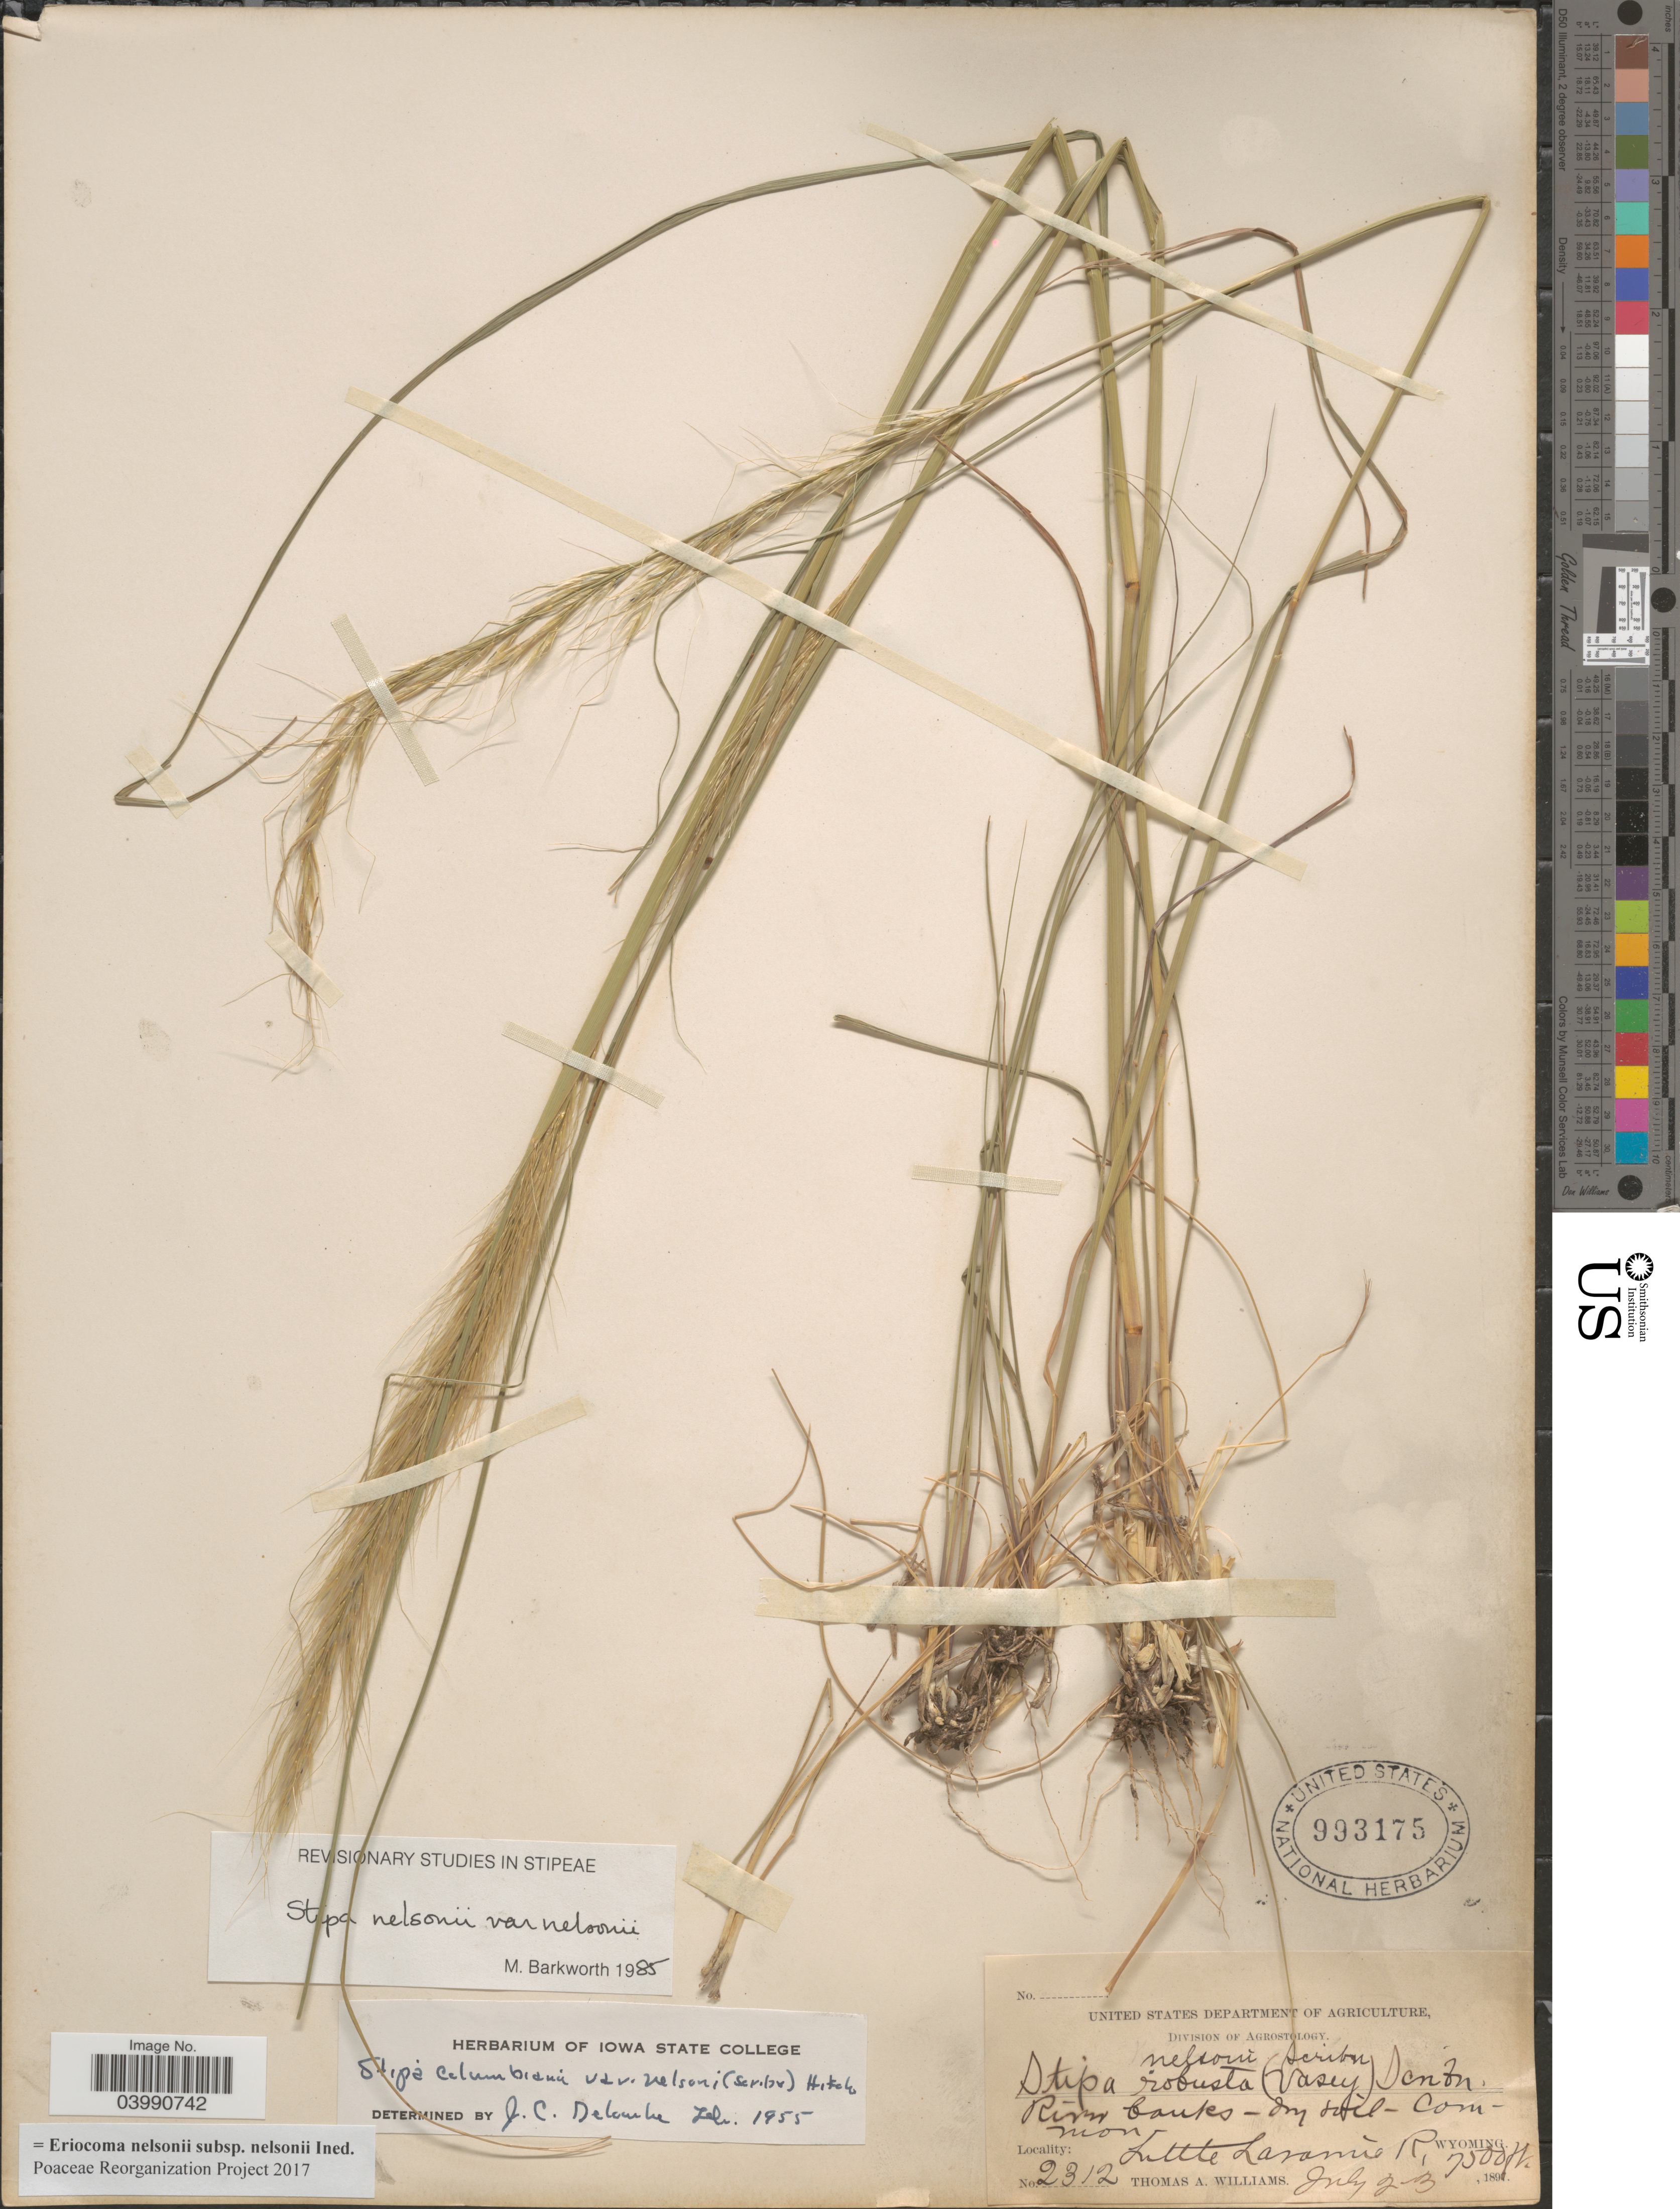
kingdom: Plantae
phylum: Tracheophyta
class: Liliopsida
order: Poales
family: Poaceae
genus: Eriocoma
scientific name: Eriocoma nelsonii subsp. nelsonii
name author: (Scribn.) Romasch.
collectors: T. A. Williams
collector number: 2312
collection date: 1897-07-23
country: United States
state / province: Wyoming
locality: Little Laramie R.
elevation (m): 2286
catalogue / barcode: US 993175